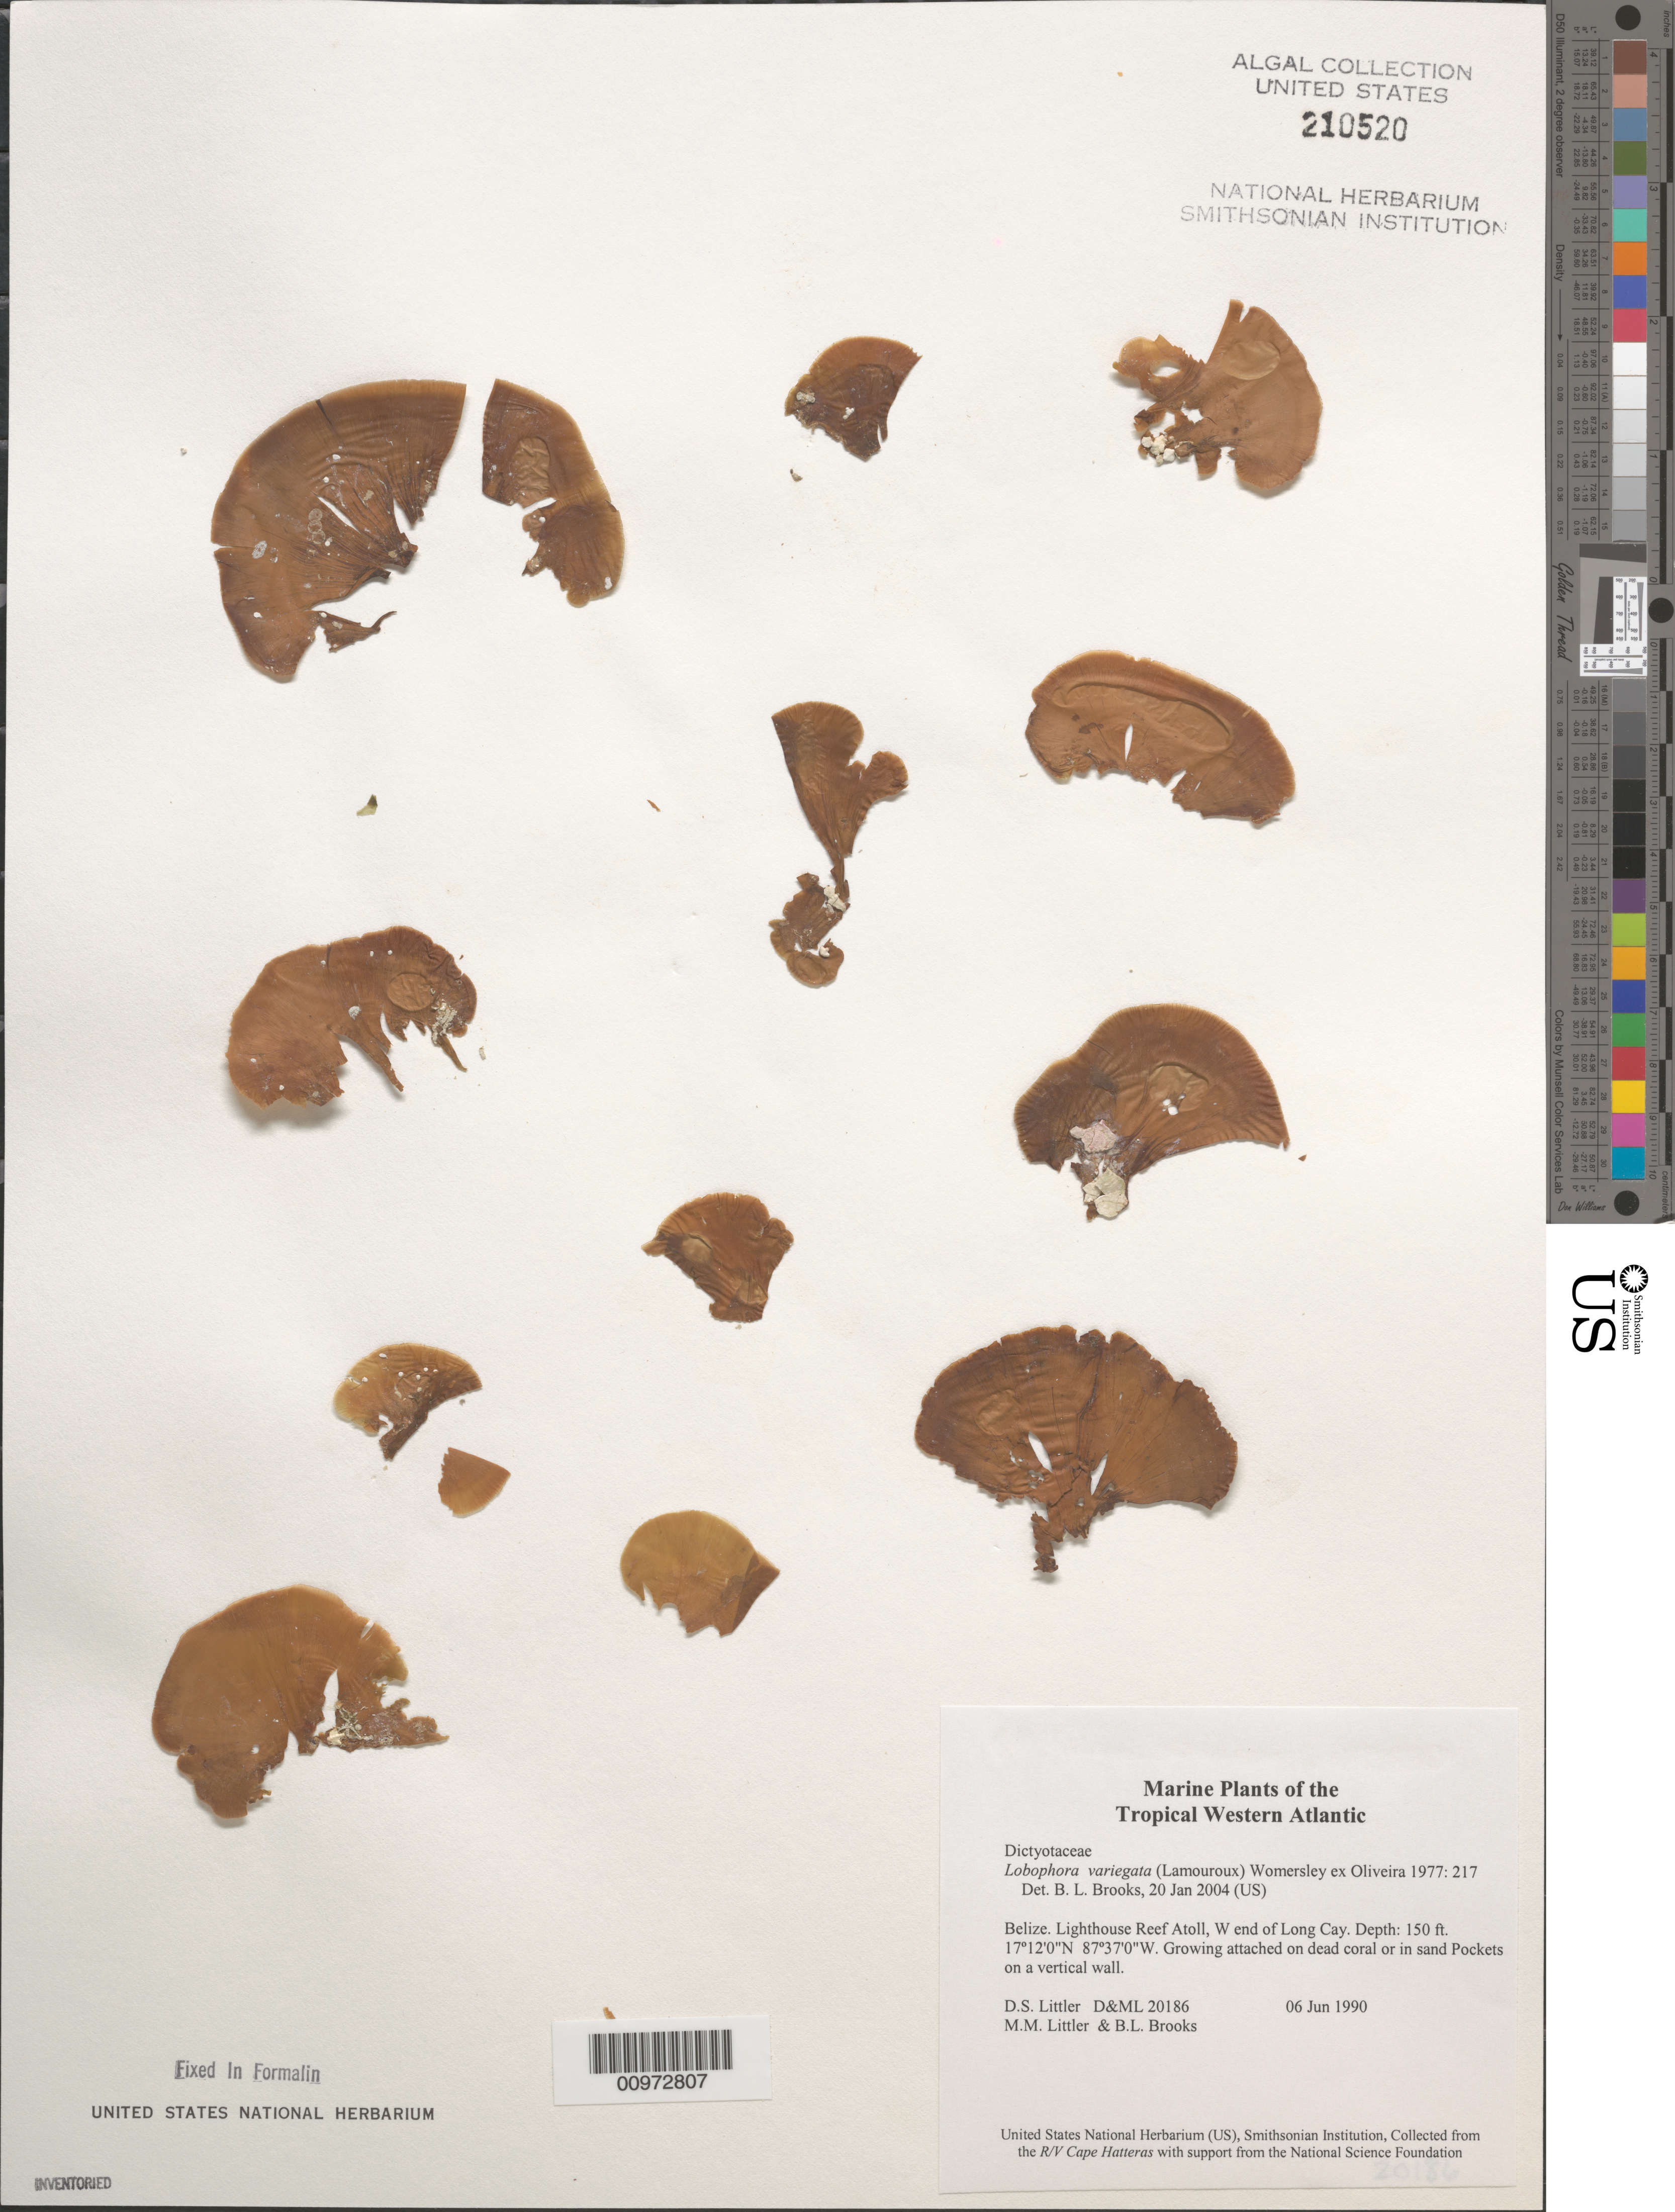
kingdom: Chromista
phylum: Ochrophyta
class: Phaeophyceae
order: Dictyotales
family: Dictyotaceae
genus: Lobophora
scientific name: Lobophora variegata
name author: (J.V.Lamouroux) Womersley & E.C. Oliveira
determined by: Brooks, B. L., (BOT), Smithsonian Institution - National Museum of Natural History (UNITED STATES)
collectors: D. S. Littler, M. M. Littler & B. Brooks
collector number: D&ML 20186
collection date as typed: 06 Jun 1990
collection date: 1990-06-06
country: Belize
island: Long Cay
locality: West end of cay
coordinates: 17 12'0"N, 87 37'0"W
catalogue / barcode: US 210520